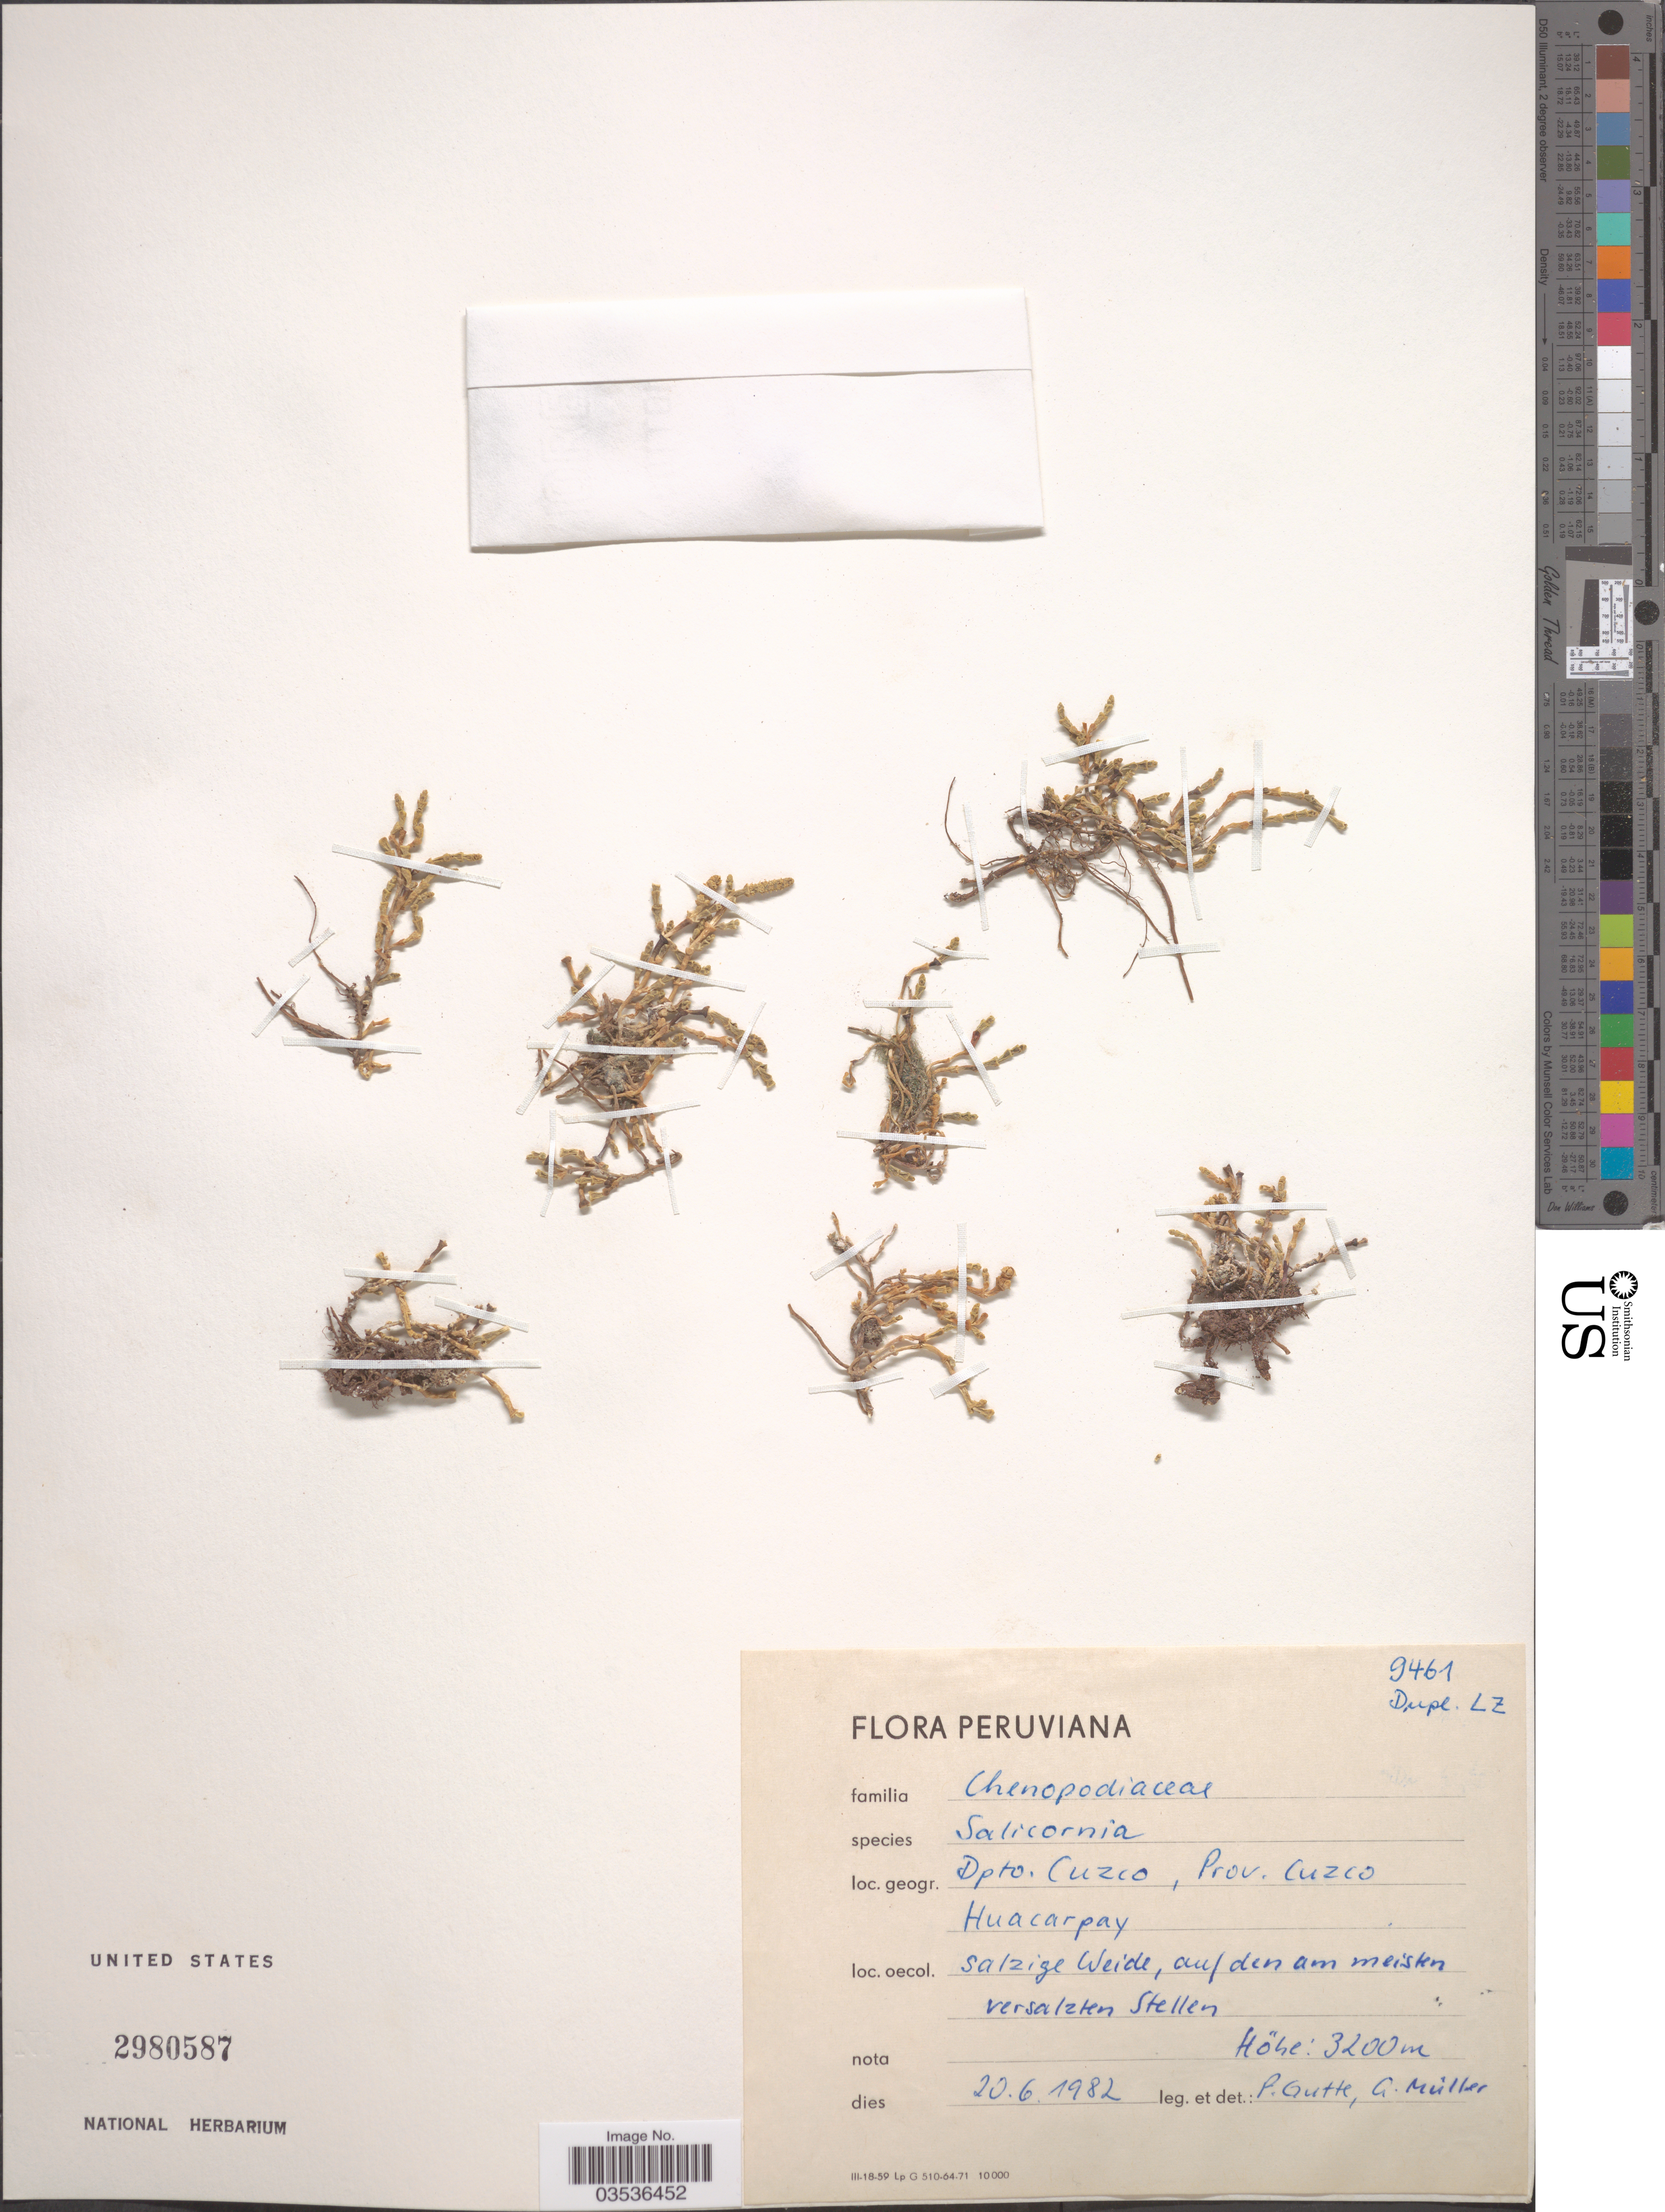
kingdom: Plantae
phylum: Tracheophyta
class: Magnoliopsida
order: Caryophyllales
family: Amaranthaceae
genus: Salicornia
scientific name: Salicornia sp.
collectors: P. Gutte & G. Muller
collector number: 9461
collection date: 1982-06-20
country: Peru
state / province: Cusco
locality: Dpto. Cuzco, Prov. Cuzco. Huacarpay. Salzige Wiede, auf den am meisten versalzten Stellen.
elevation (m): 3200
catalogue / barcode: US 2980587